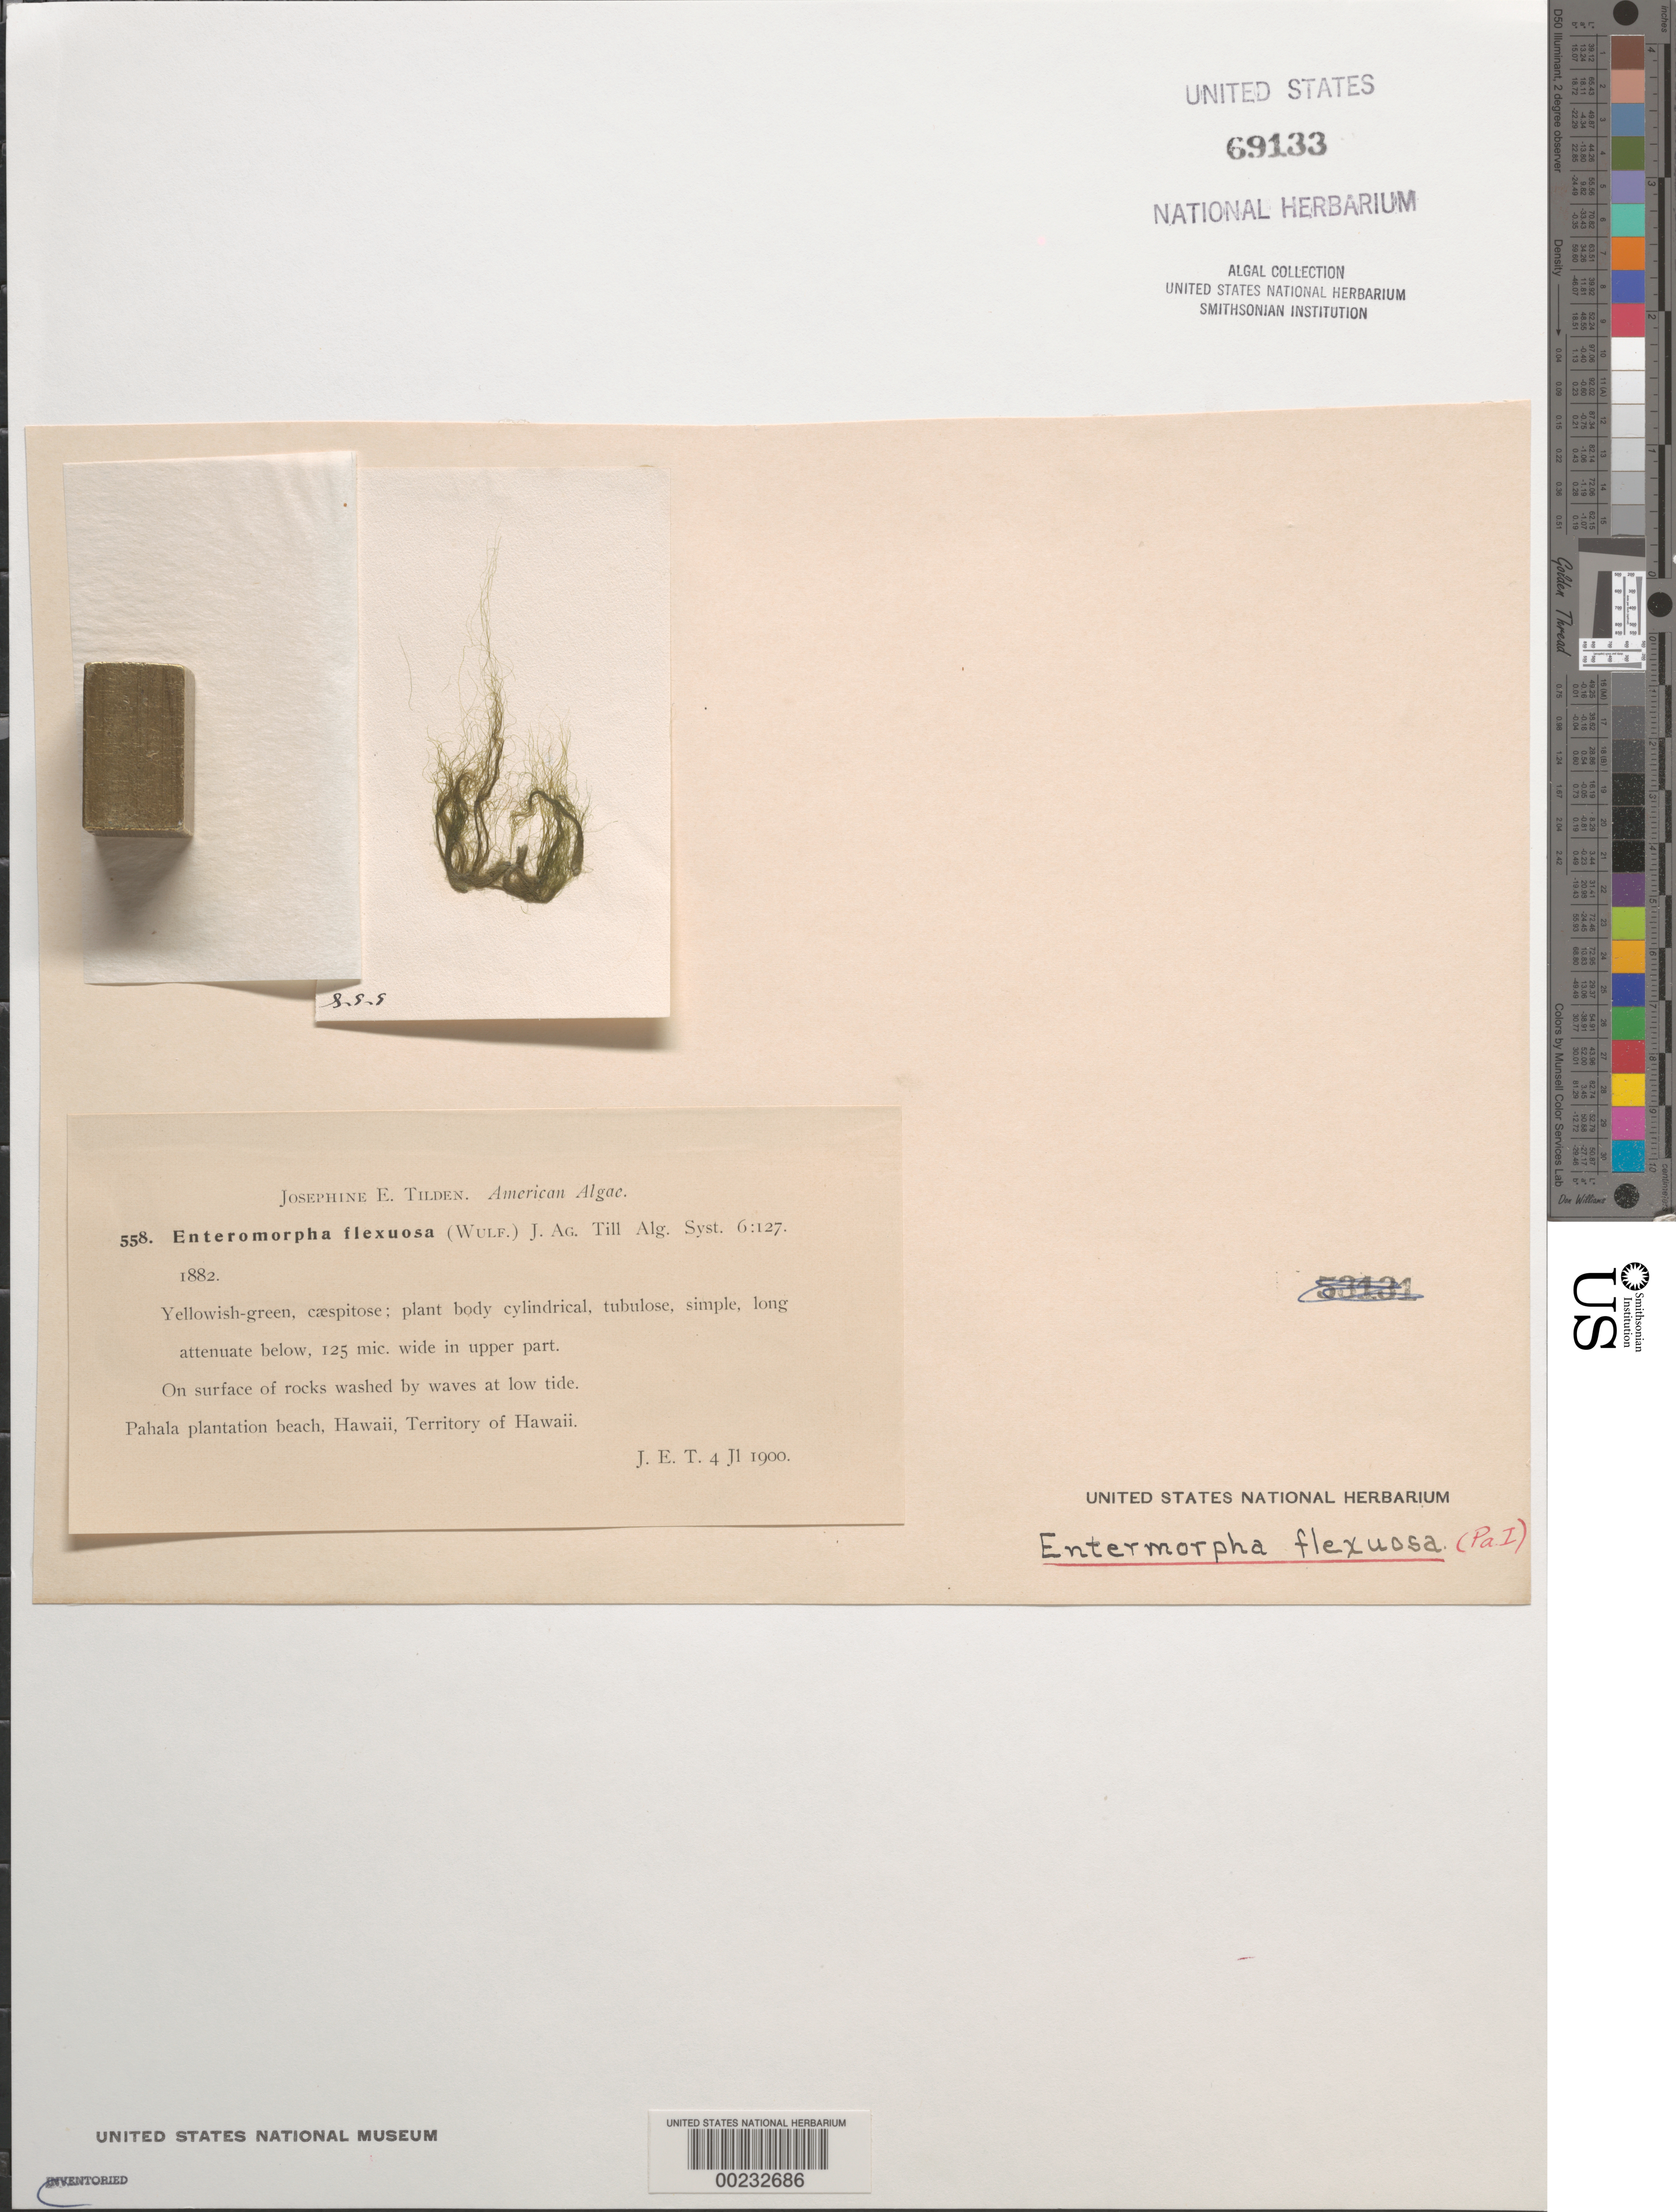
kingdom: Plantae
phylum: Chlorophyta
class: Ulvophyceae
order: Ulvales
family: Ulvaceae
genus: Ulva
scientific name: Ulva flexuosa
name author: Wulfen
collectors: J. E. Tilden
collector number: JET 558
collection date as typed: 04 Jul 1900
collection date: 1900-07-04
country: United States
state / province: Hawaii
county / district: Hawaii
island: Hawaii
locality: Pahala Plantation Beach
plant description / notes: Tilden, American Algae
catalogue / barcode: US 69133